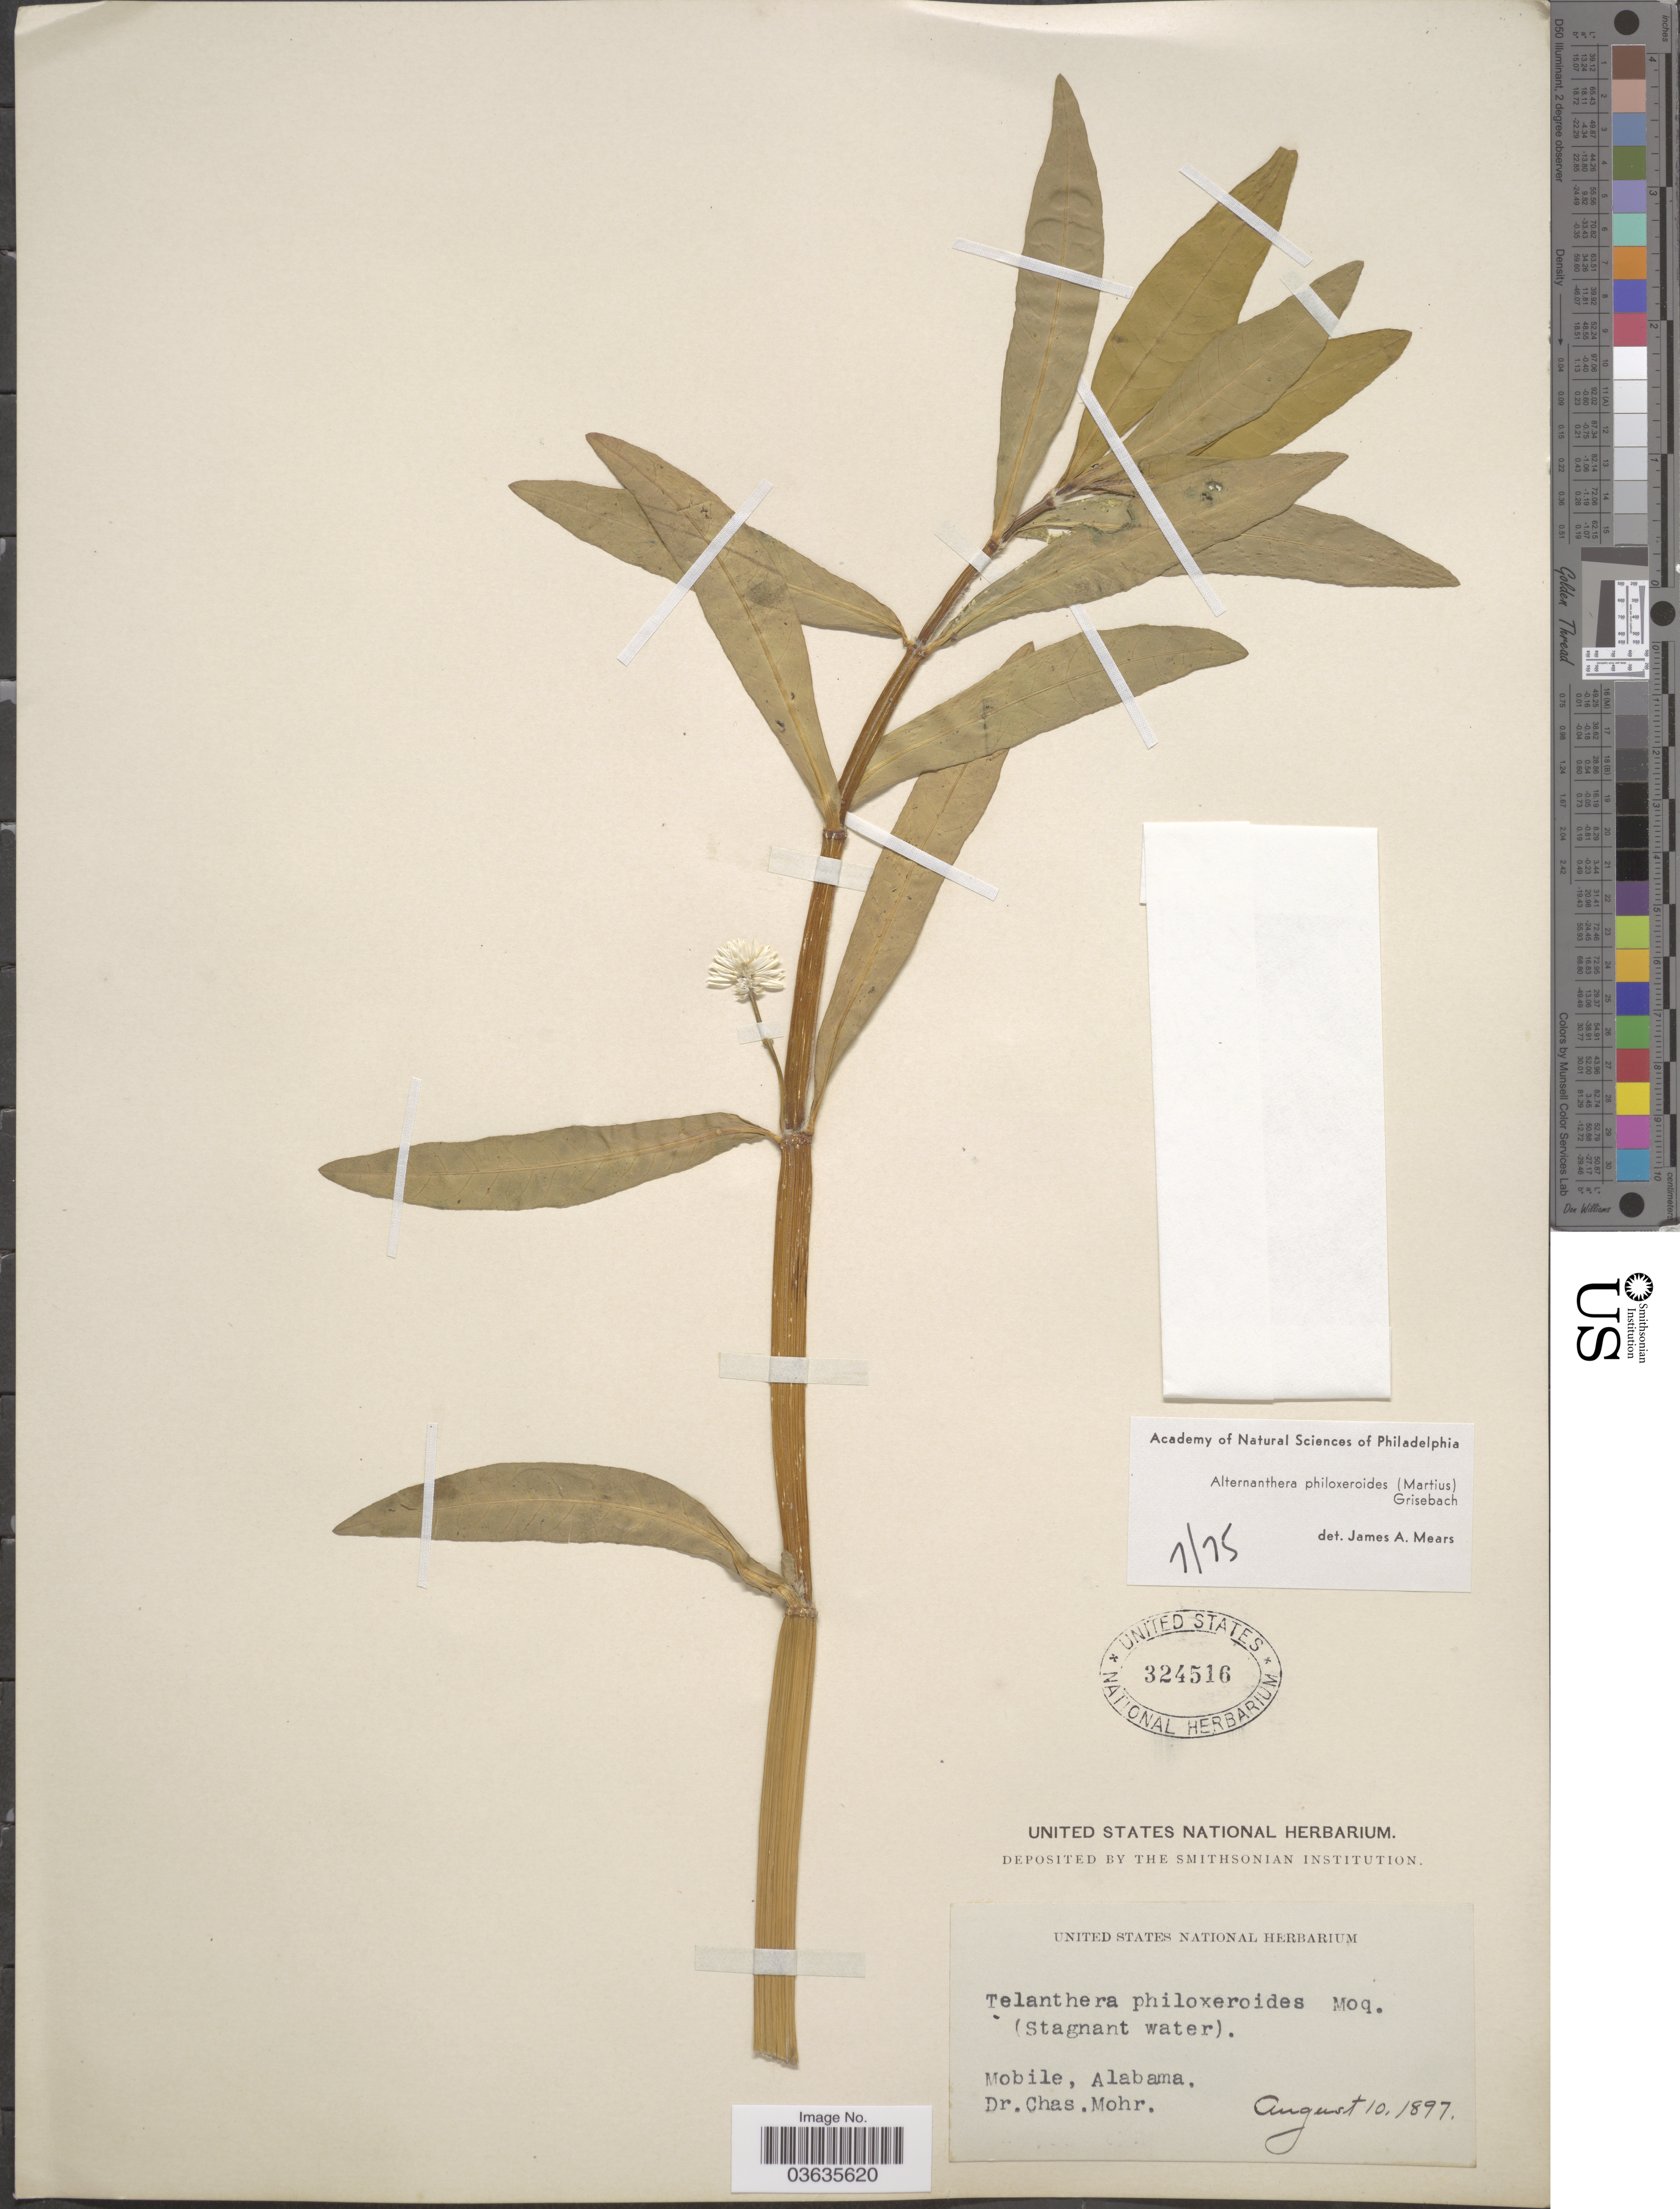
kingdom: Plantae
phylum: Tracheophyta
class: Magnoliopsida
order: Caryophyllales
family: Amaranthaceae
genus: Alternanthera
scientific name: Alternanthera philoxeroides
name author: (Mart.) Griseb.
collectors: Mohr, C. T. (herbarium)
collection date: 1897-08-10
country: United States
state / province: Alabama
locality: Mobile.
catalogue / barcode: US 324516